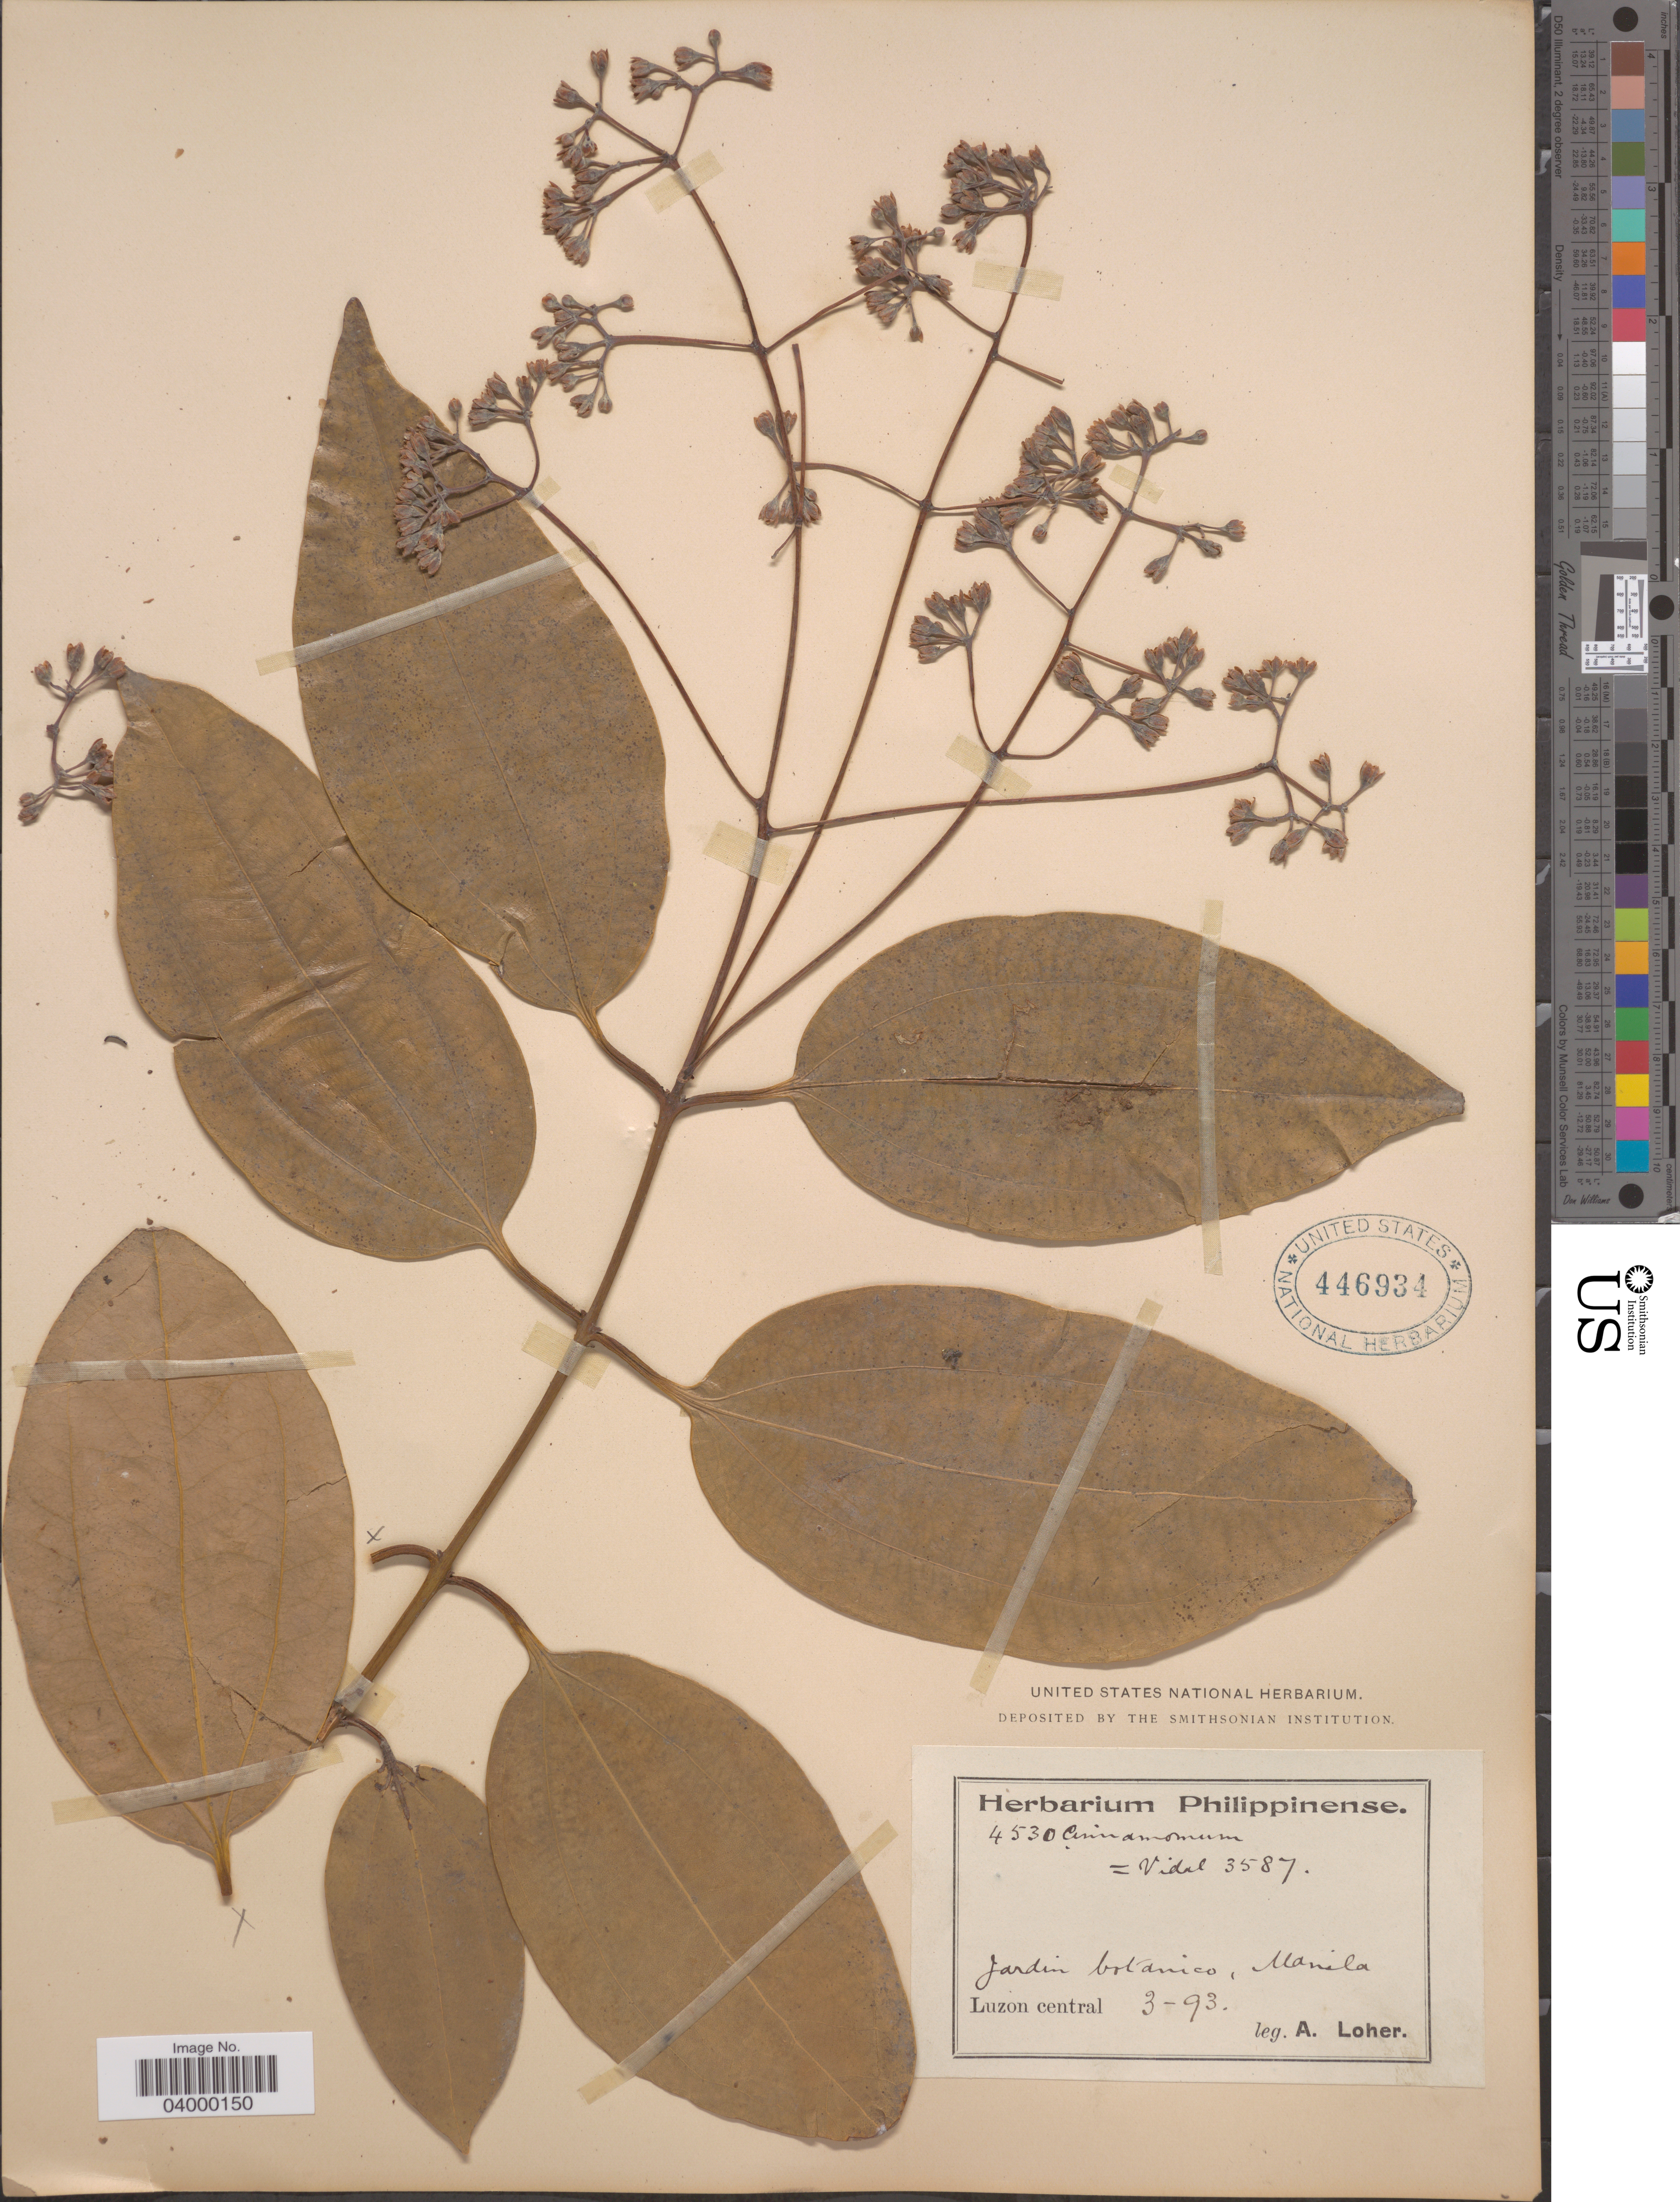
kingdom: Plantae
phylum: Tracheophyta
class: Magnoliopsida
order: Laurales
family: Lauraceae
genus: Cinnamomum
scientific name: Cinnamomum sp.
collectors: A. Loher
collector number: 4530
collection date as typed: Transcribed d/m/y: /3/93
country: Philippines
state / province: Central Luzon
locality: Jardin botanico, Manila. Luzon central.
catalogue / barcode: US 446934